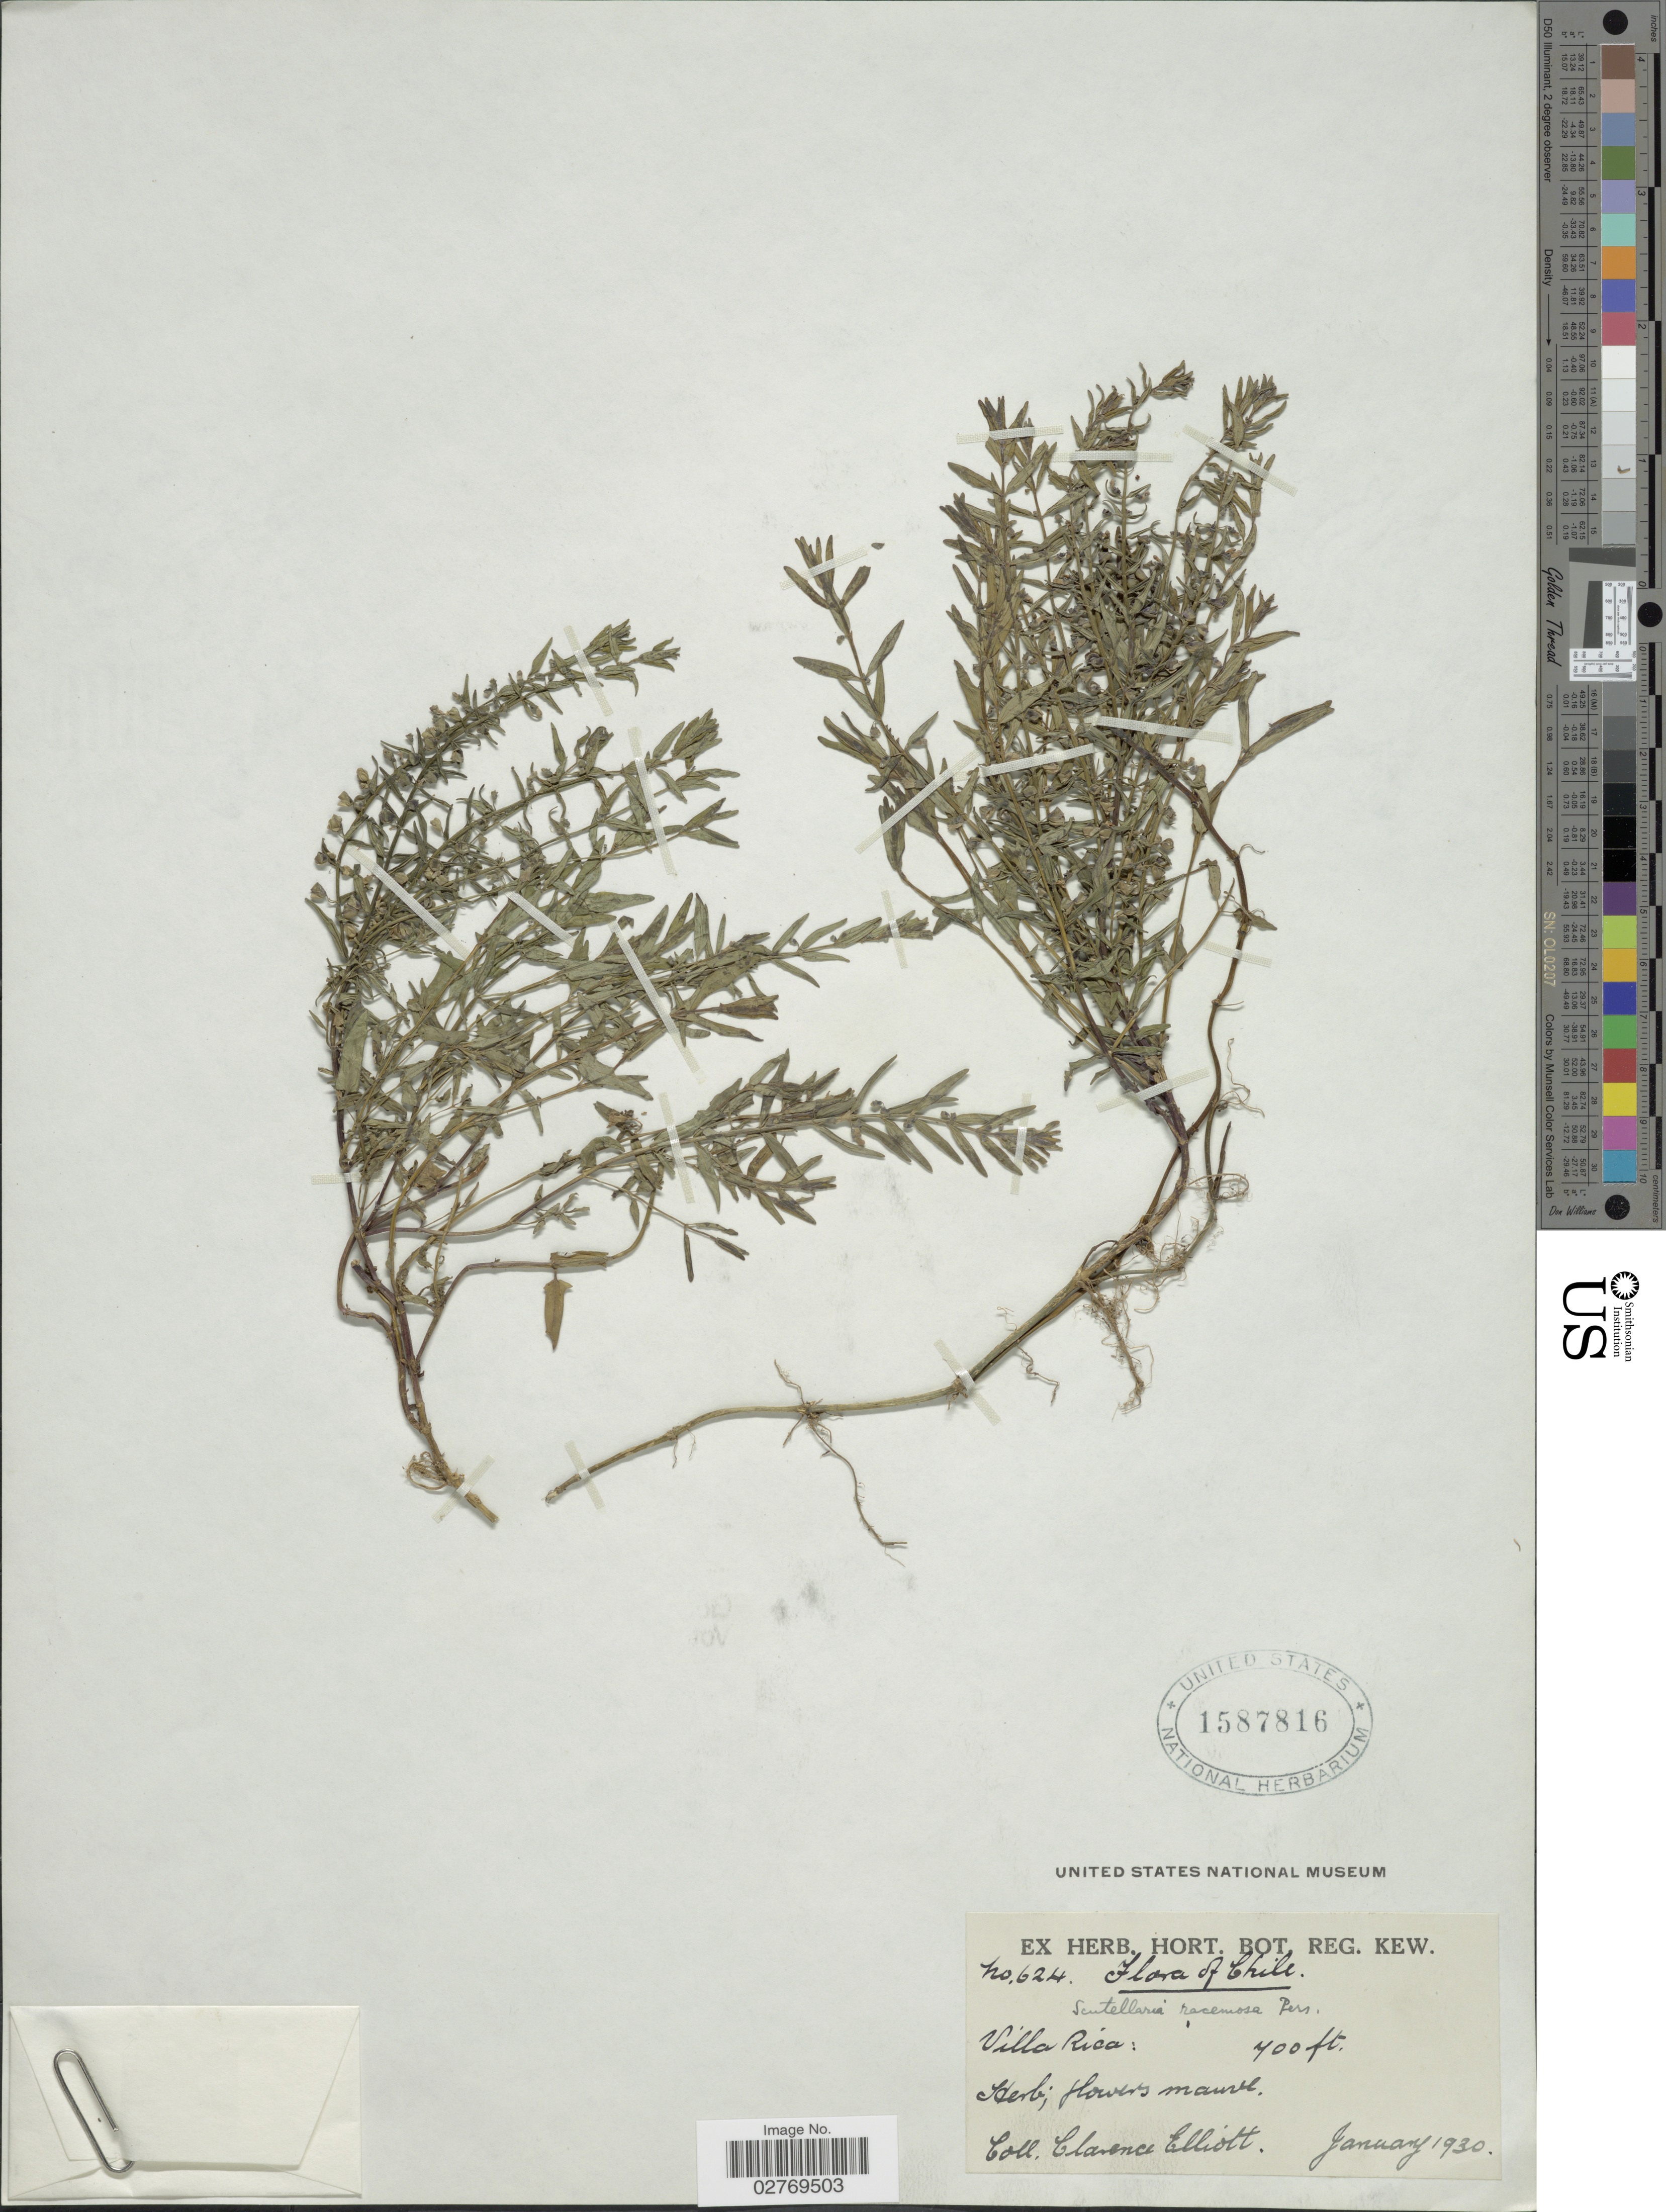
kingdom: Plantae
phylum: Tracheophyta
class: Magnoliopsida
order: Lamiales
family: Lamiaceae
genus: Scutellaria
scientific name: Scutellaria racemosa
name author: Pers.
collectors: C. Elliott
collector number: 624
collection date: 1930-01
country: Chile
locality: Villa Rica.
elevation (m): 213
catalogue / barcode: US 1587816